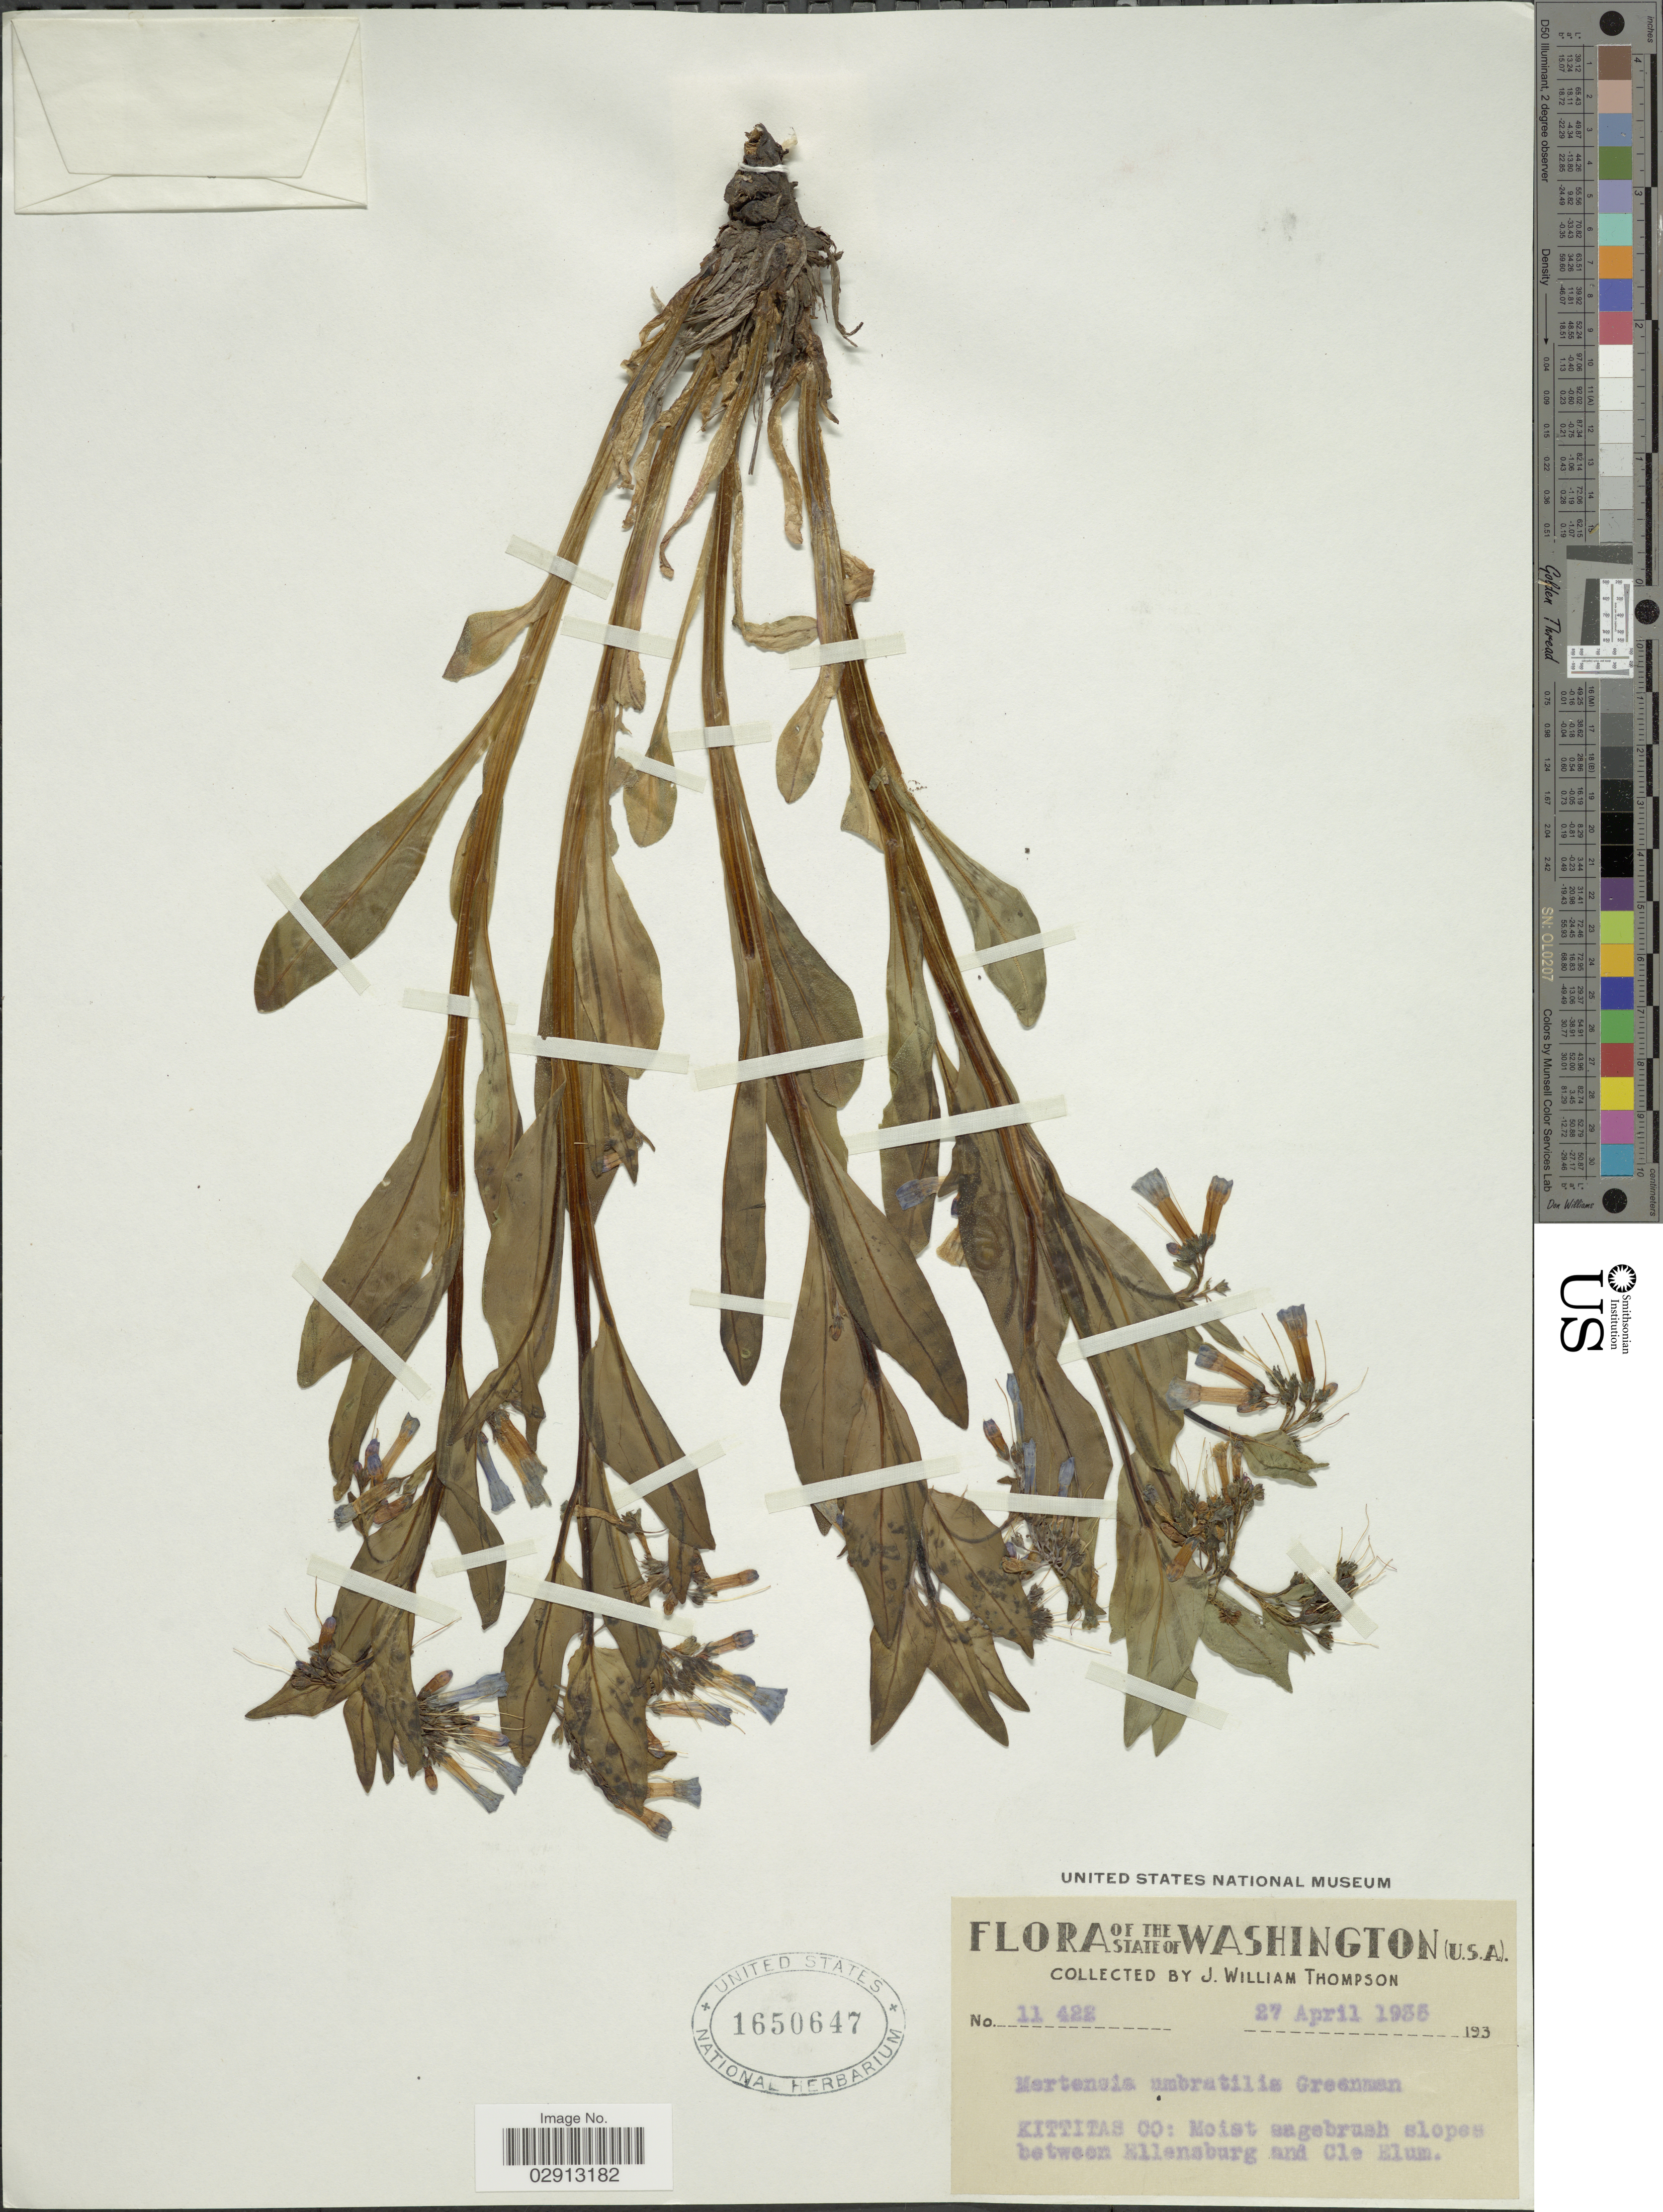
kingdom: Plantae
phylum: Tracheophyta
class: Magnoliopsida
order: Boraginales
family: Boraginaceae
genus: Mertensia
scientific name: Mertensia umbratilis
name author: Greenm.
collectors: J. W. Thompson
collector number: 11422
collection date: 1935-04-27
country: United States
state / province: Washington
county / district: Kittitas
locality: The State of Washington. Kittitas Co: Moist sagebrush slopes between Ellensburg and Cle Elum.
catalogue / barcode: US 1650647